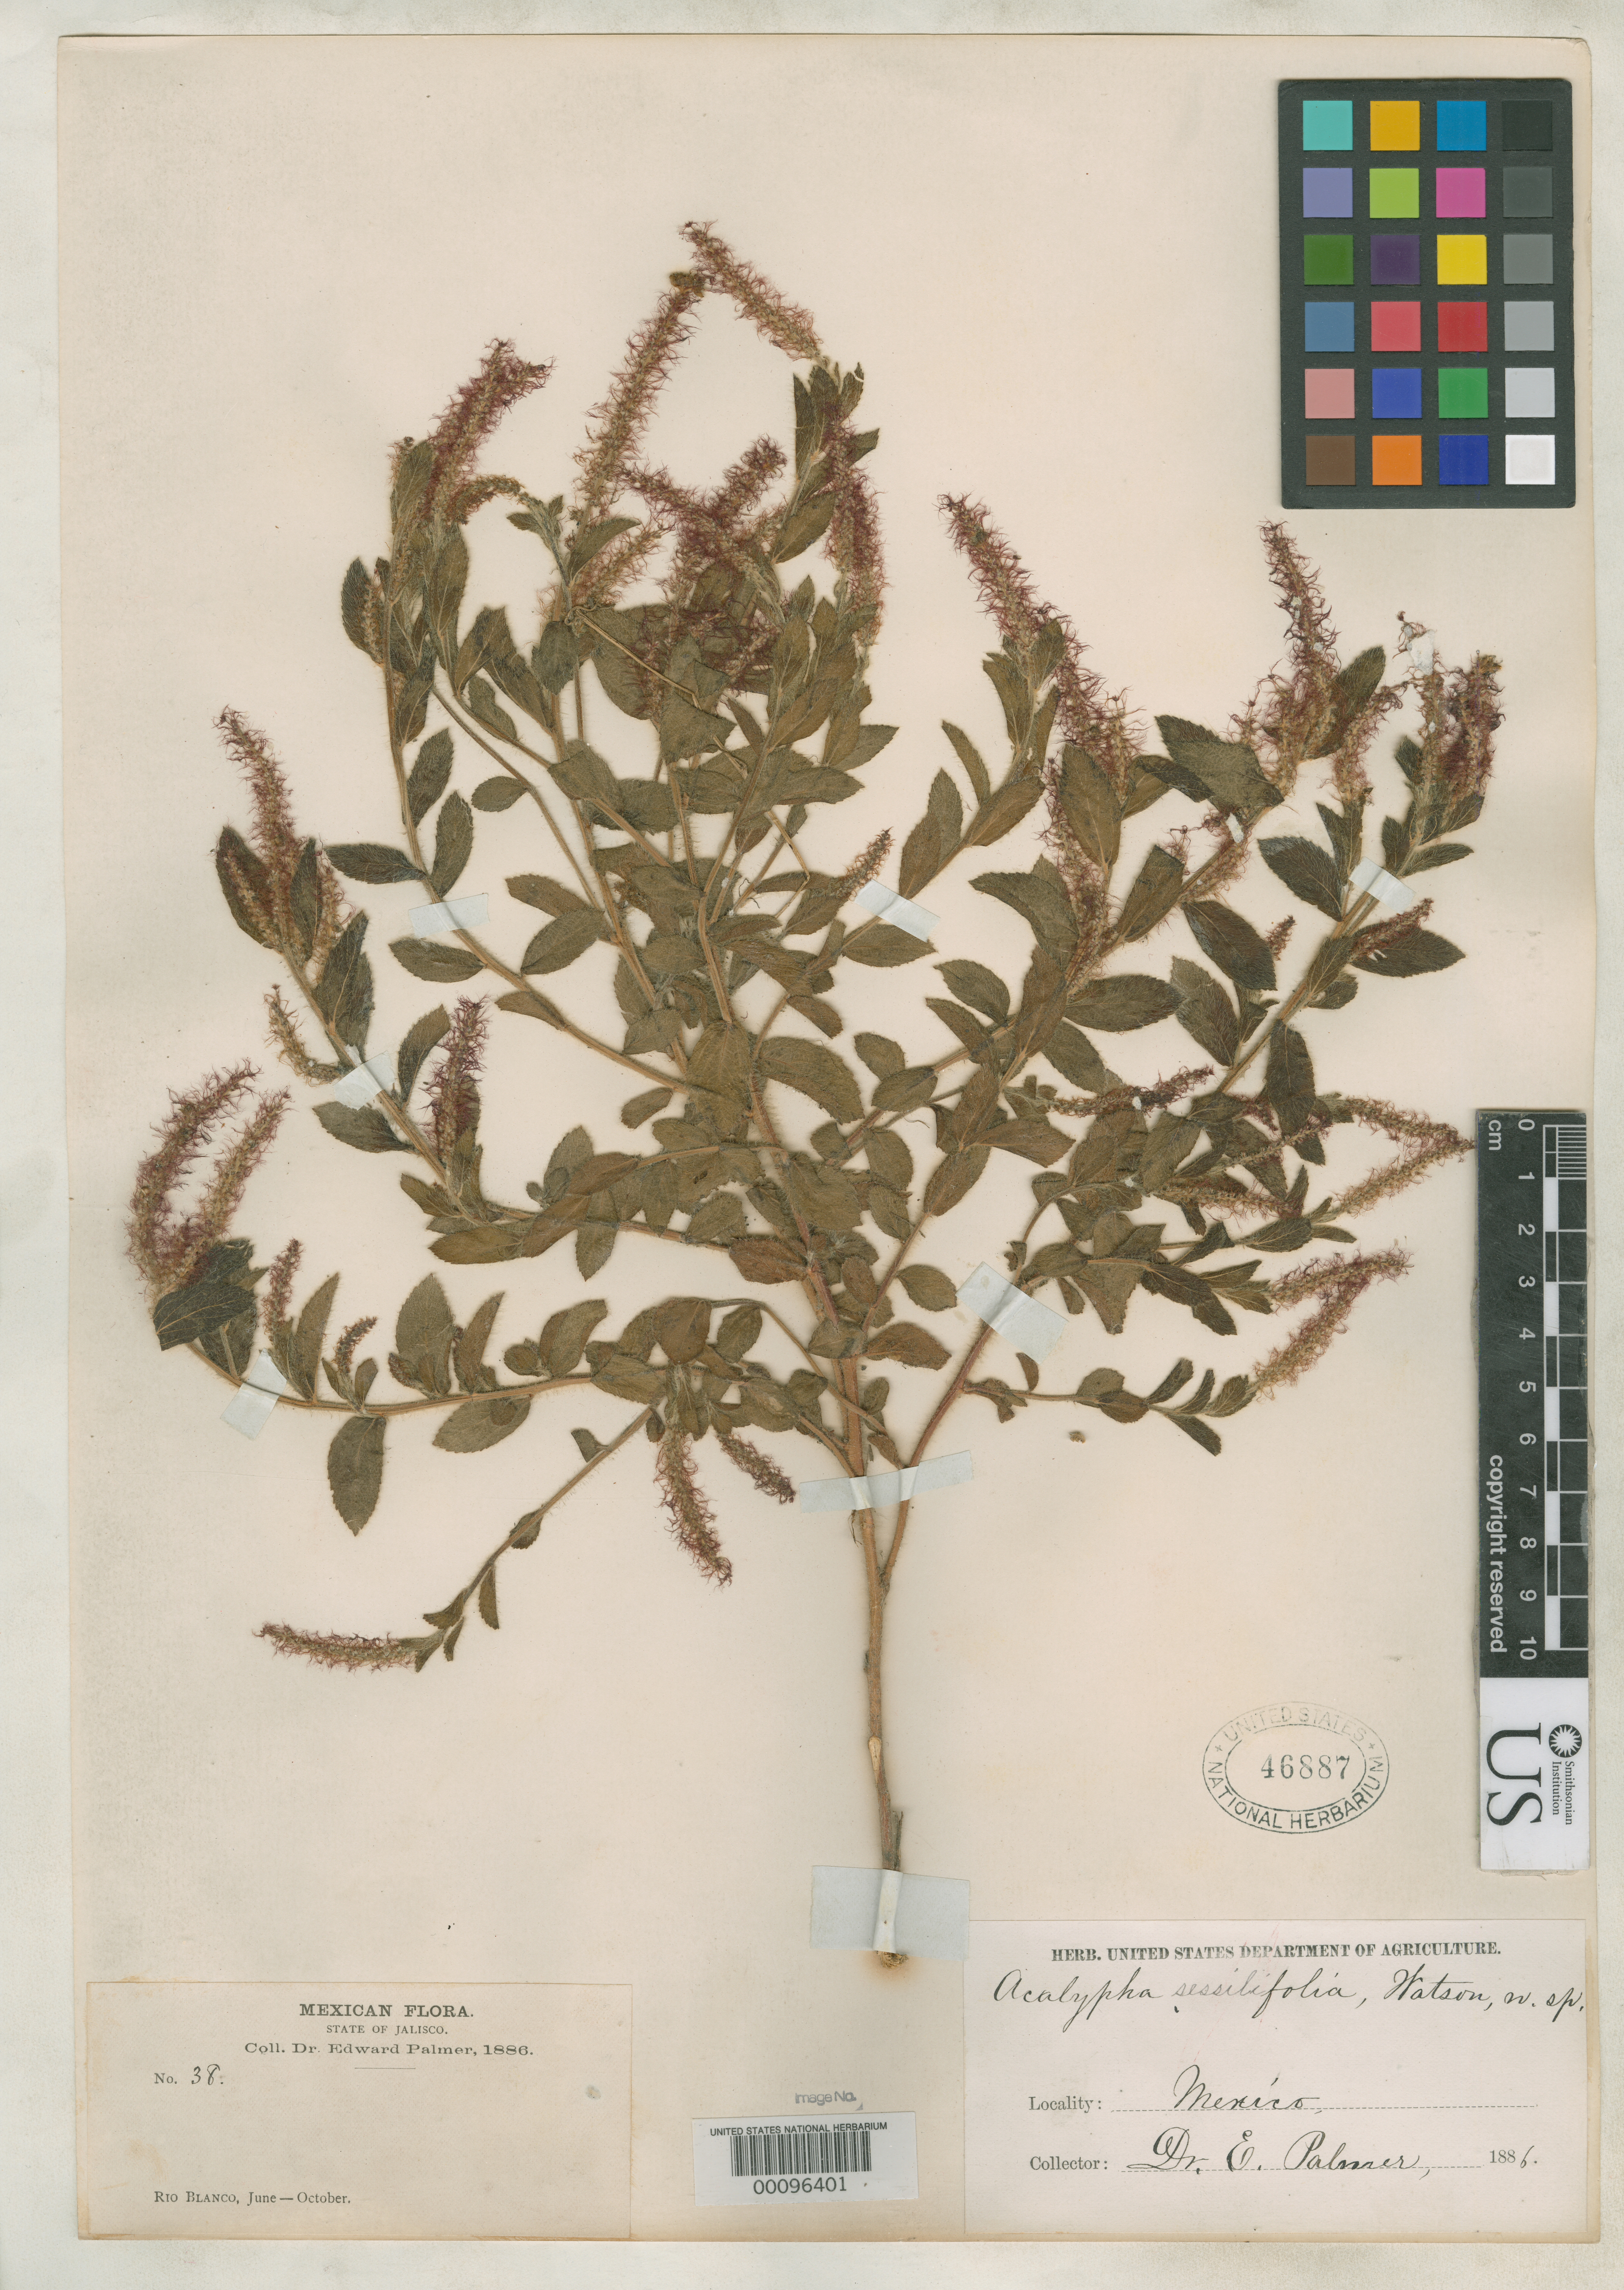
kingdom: Plantae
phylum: Tracheophyta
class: Magnoliopsida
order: Malpighiales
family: Euphorbiaceae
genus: Acalypha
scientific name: Acalypha sessilifolia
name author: S. Watson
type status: Syntype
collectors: E. Palmer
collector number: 38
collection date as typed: Jun 1886 to -- Oct 1886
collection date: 1886-06/1886-10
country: Mexico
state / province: Jalisco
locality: Rio Blanco.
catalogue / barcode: US 46887